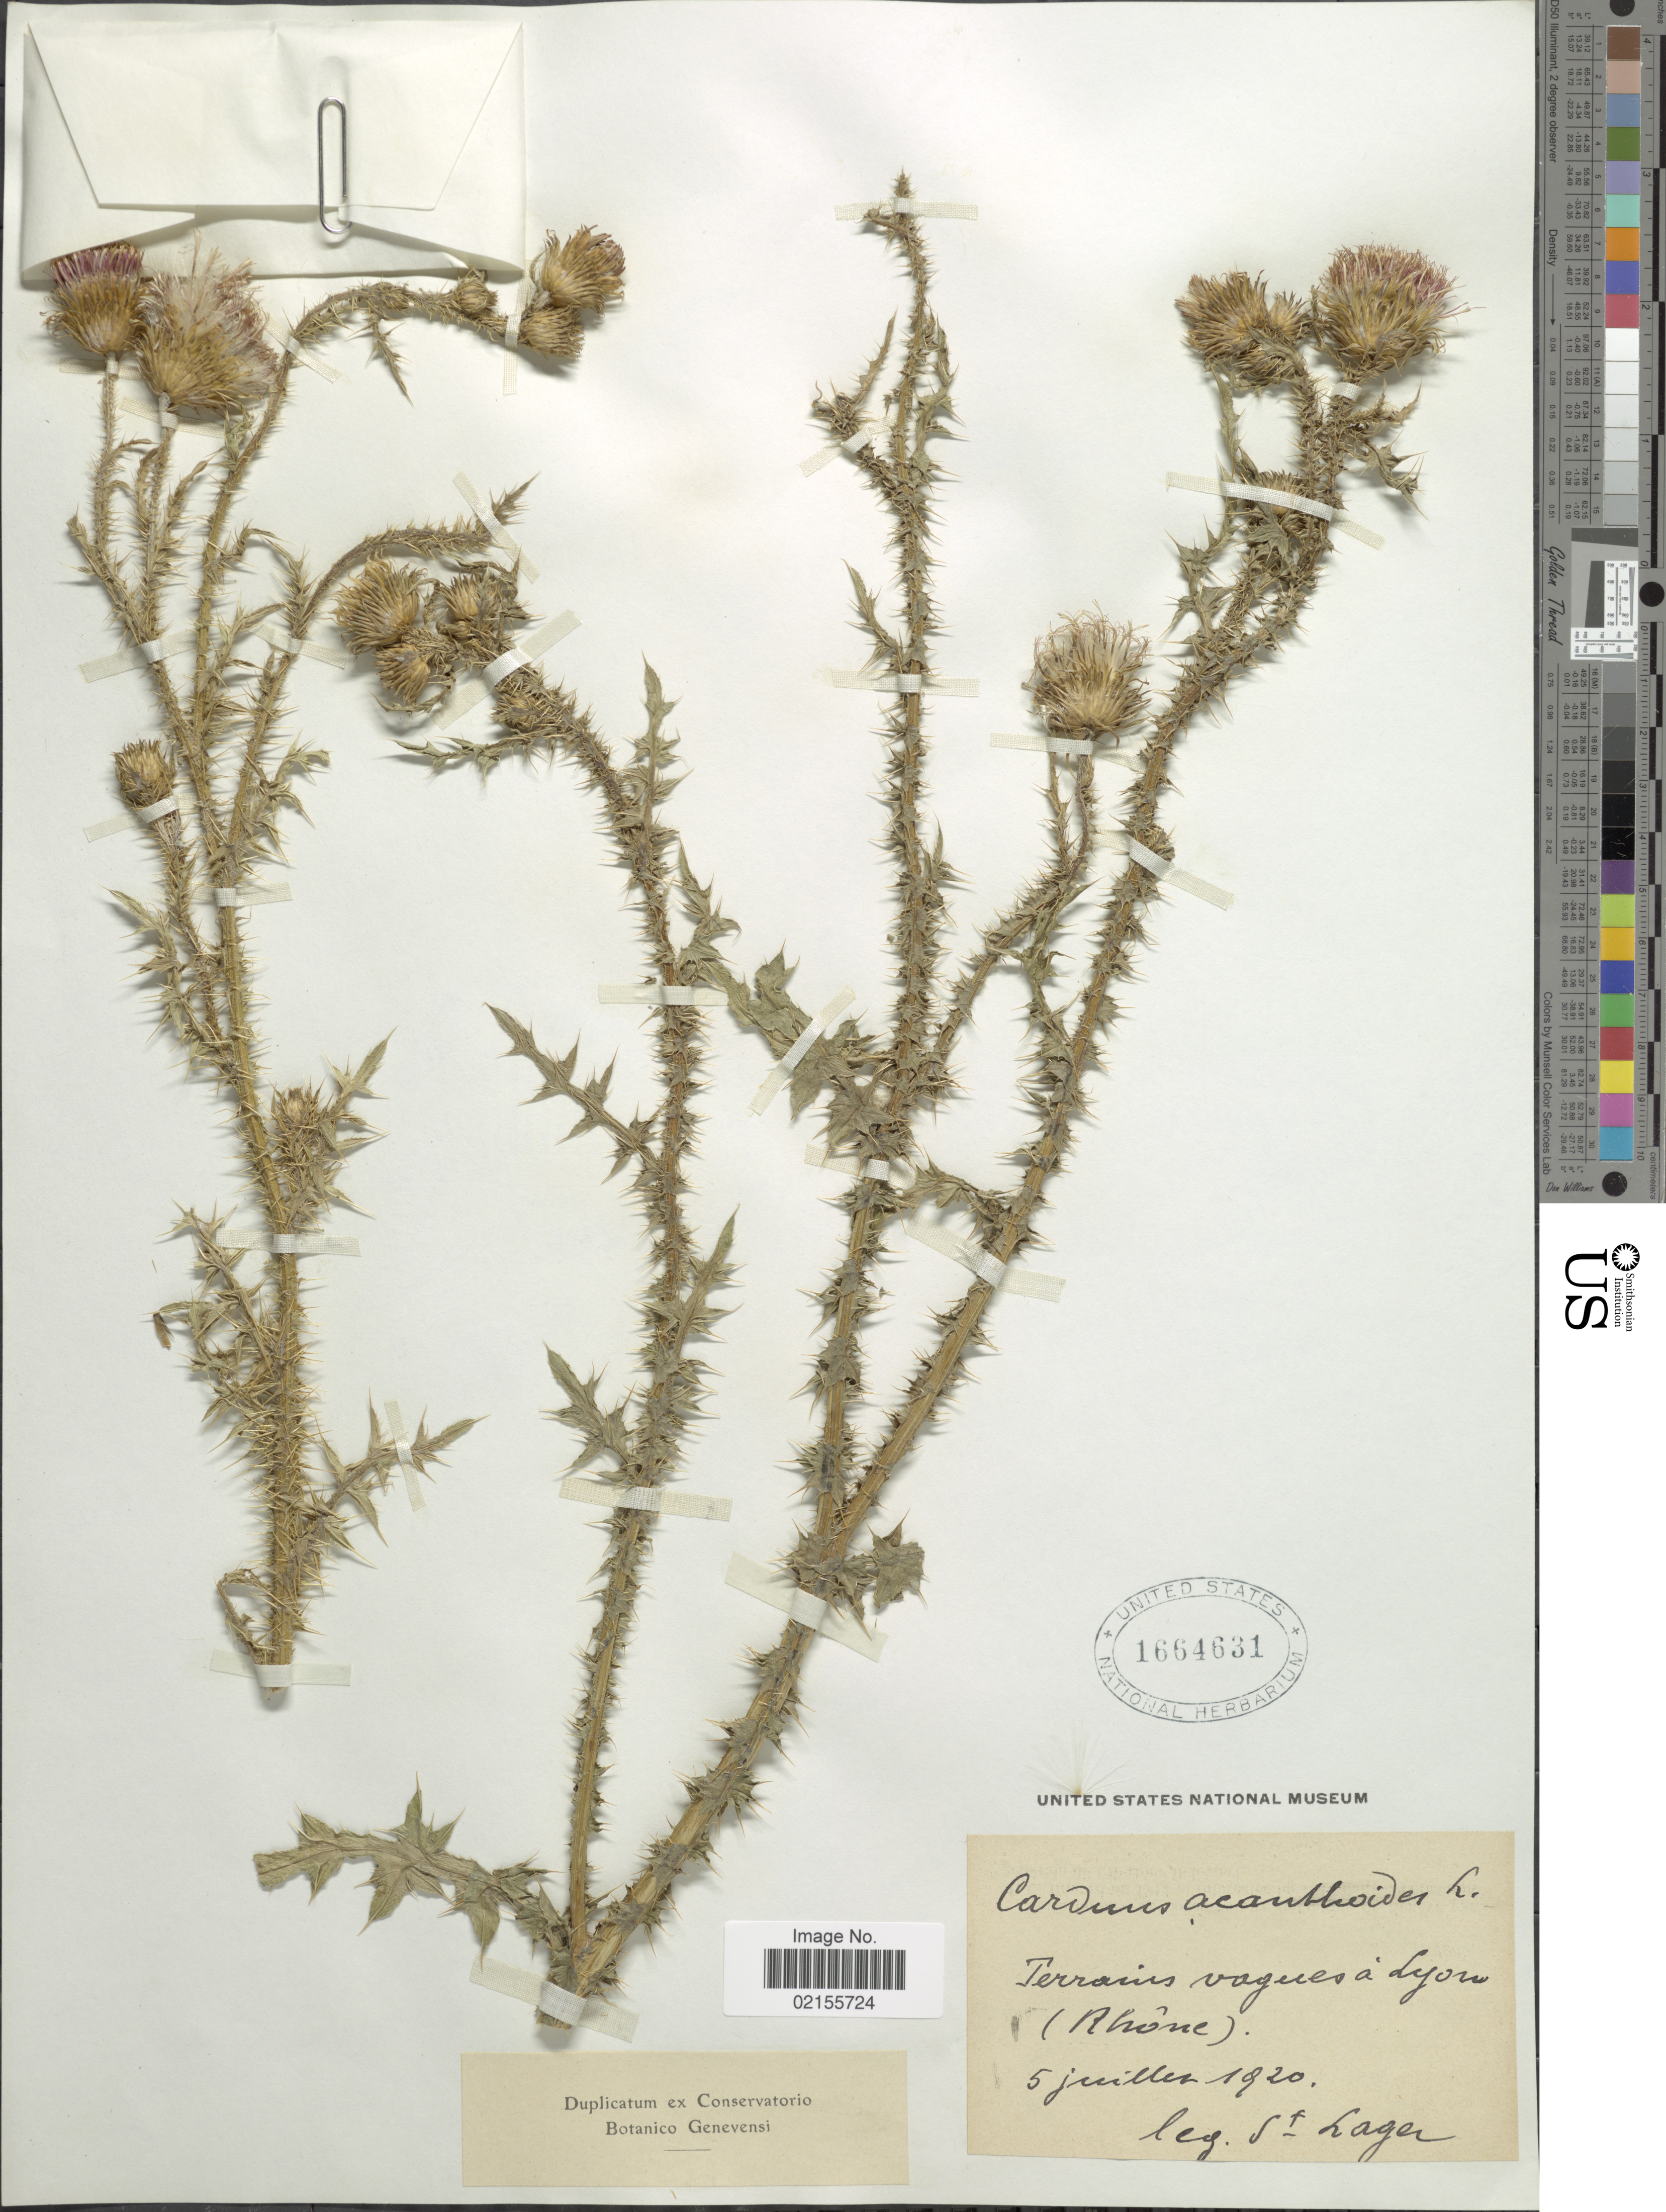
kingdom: Plantae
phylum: Tracheophyta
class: Magnoliopsida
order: Asterales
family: Asteraceae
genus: Carduus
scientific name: Carduus acanthoides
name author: L.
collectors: -. St. Lager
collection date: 1920-07-05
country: France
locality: Terrains vagues a Lyon (Rhône)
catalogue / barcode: US 1664631